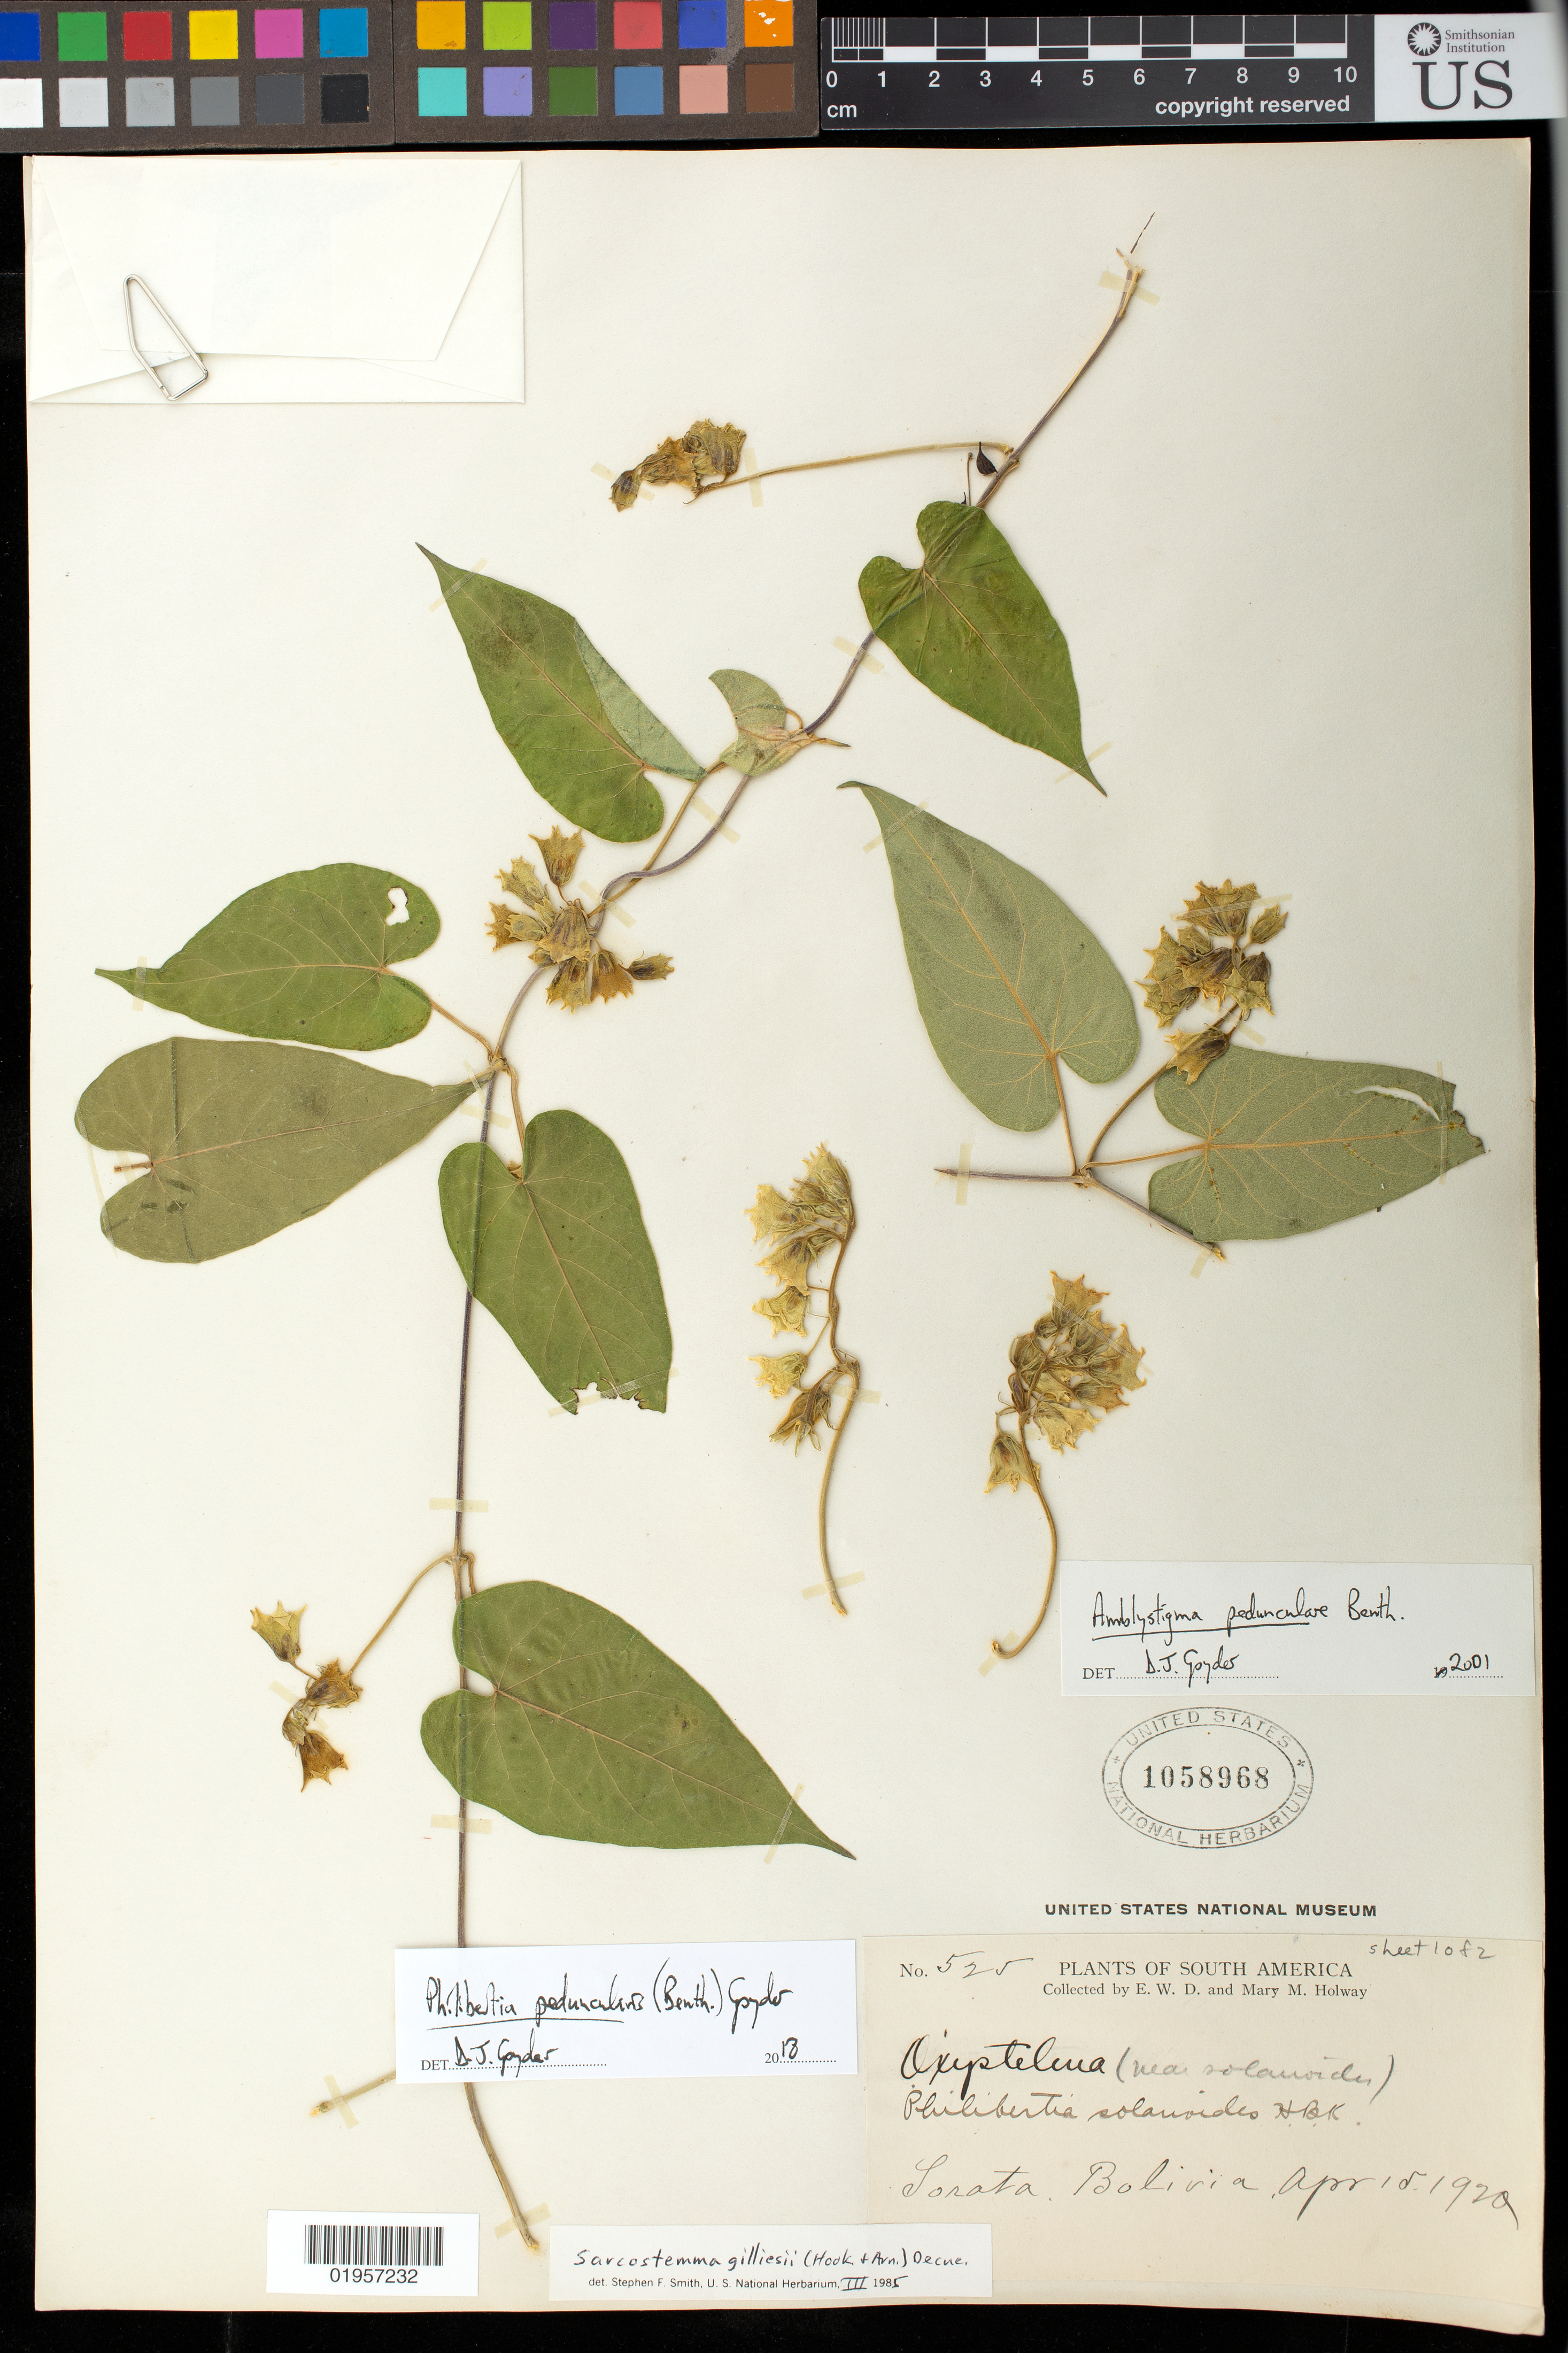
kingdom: Plantae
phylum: Tracheophyta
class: Magnoliopsida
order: Gentianales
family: Apocynaceae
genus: Philibertia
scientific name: Philibertia peduncularis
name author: (Benth.) Goyder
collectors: E. W. D. Holway & M. M. Holway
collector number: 525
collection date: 1920-04-15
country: Bolivia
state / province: La Paz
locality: Sorata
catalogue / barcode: US 1058968